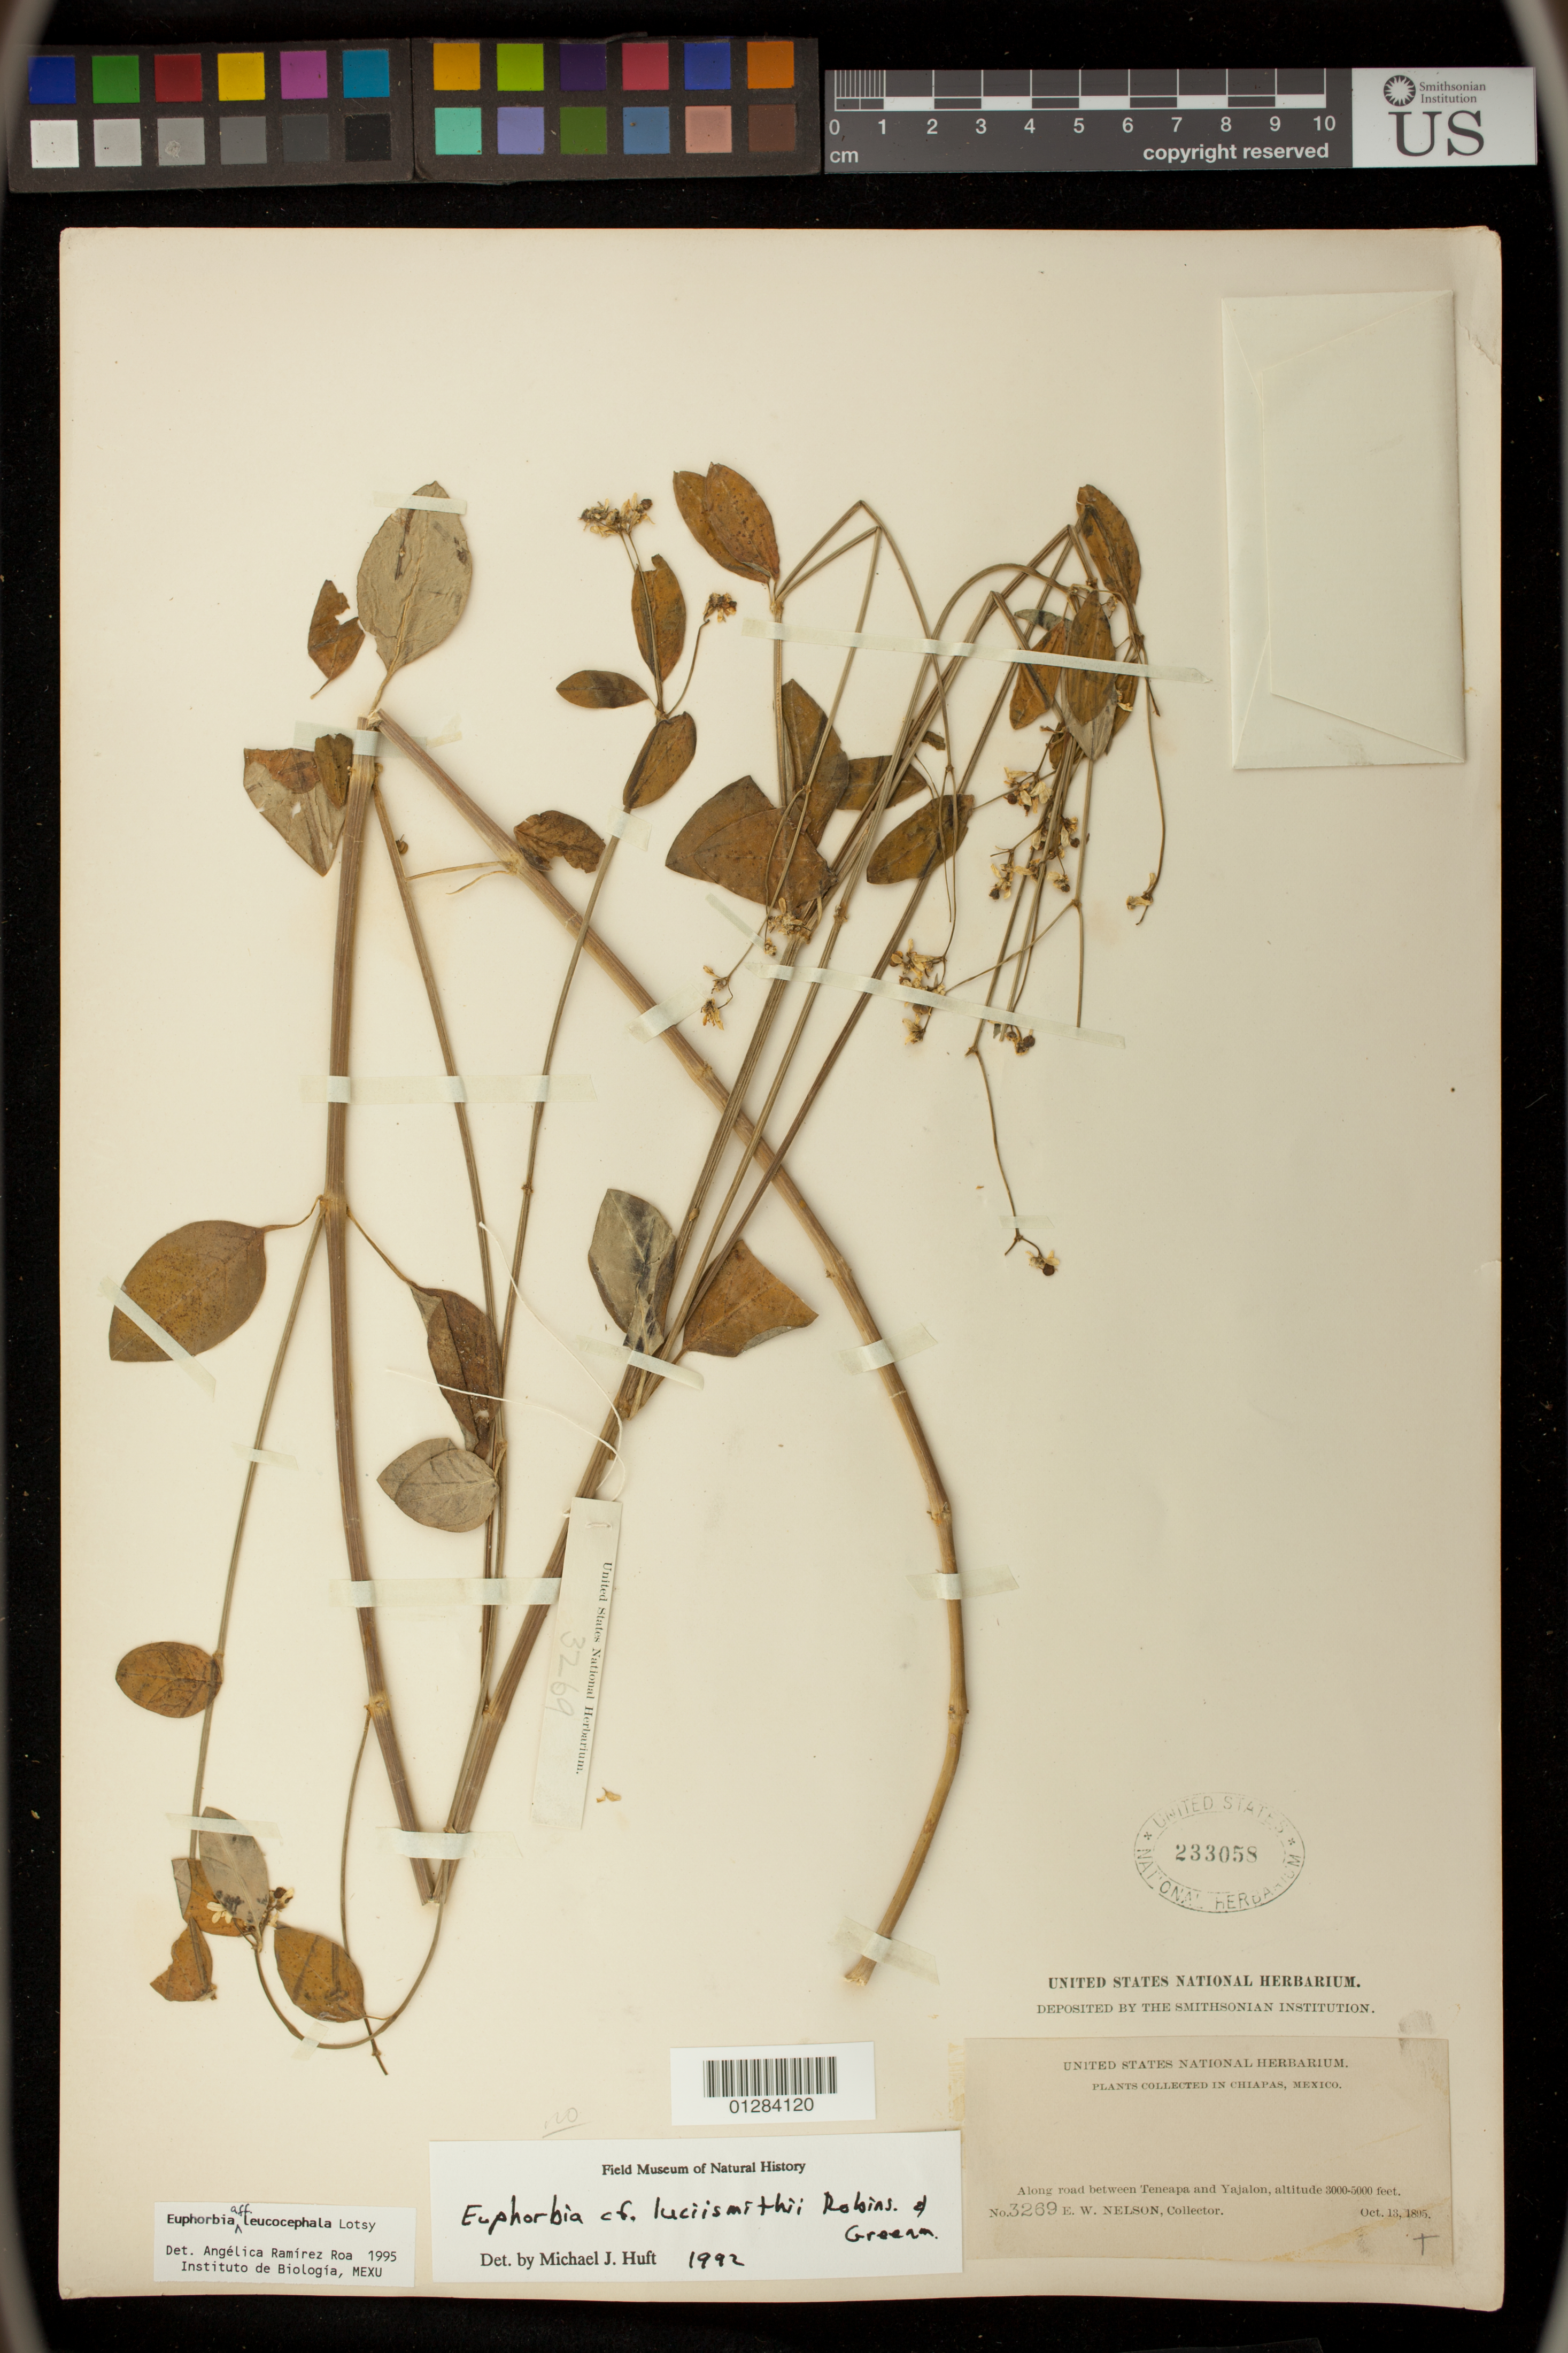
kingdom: Plantae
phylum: Tracheophyta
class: Magnoliopsida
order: Malpighiales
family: Euphorbiaceae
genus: Euphorbia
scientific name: Euphorbia leucocephala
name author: Lotsy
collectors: E. W. Nelson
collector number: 3269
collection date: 1895-10-13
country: Mexico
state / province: Chiapas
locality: Along road between Teneapa and Yajalon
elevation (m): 914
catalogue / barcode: US 233058